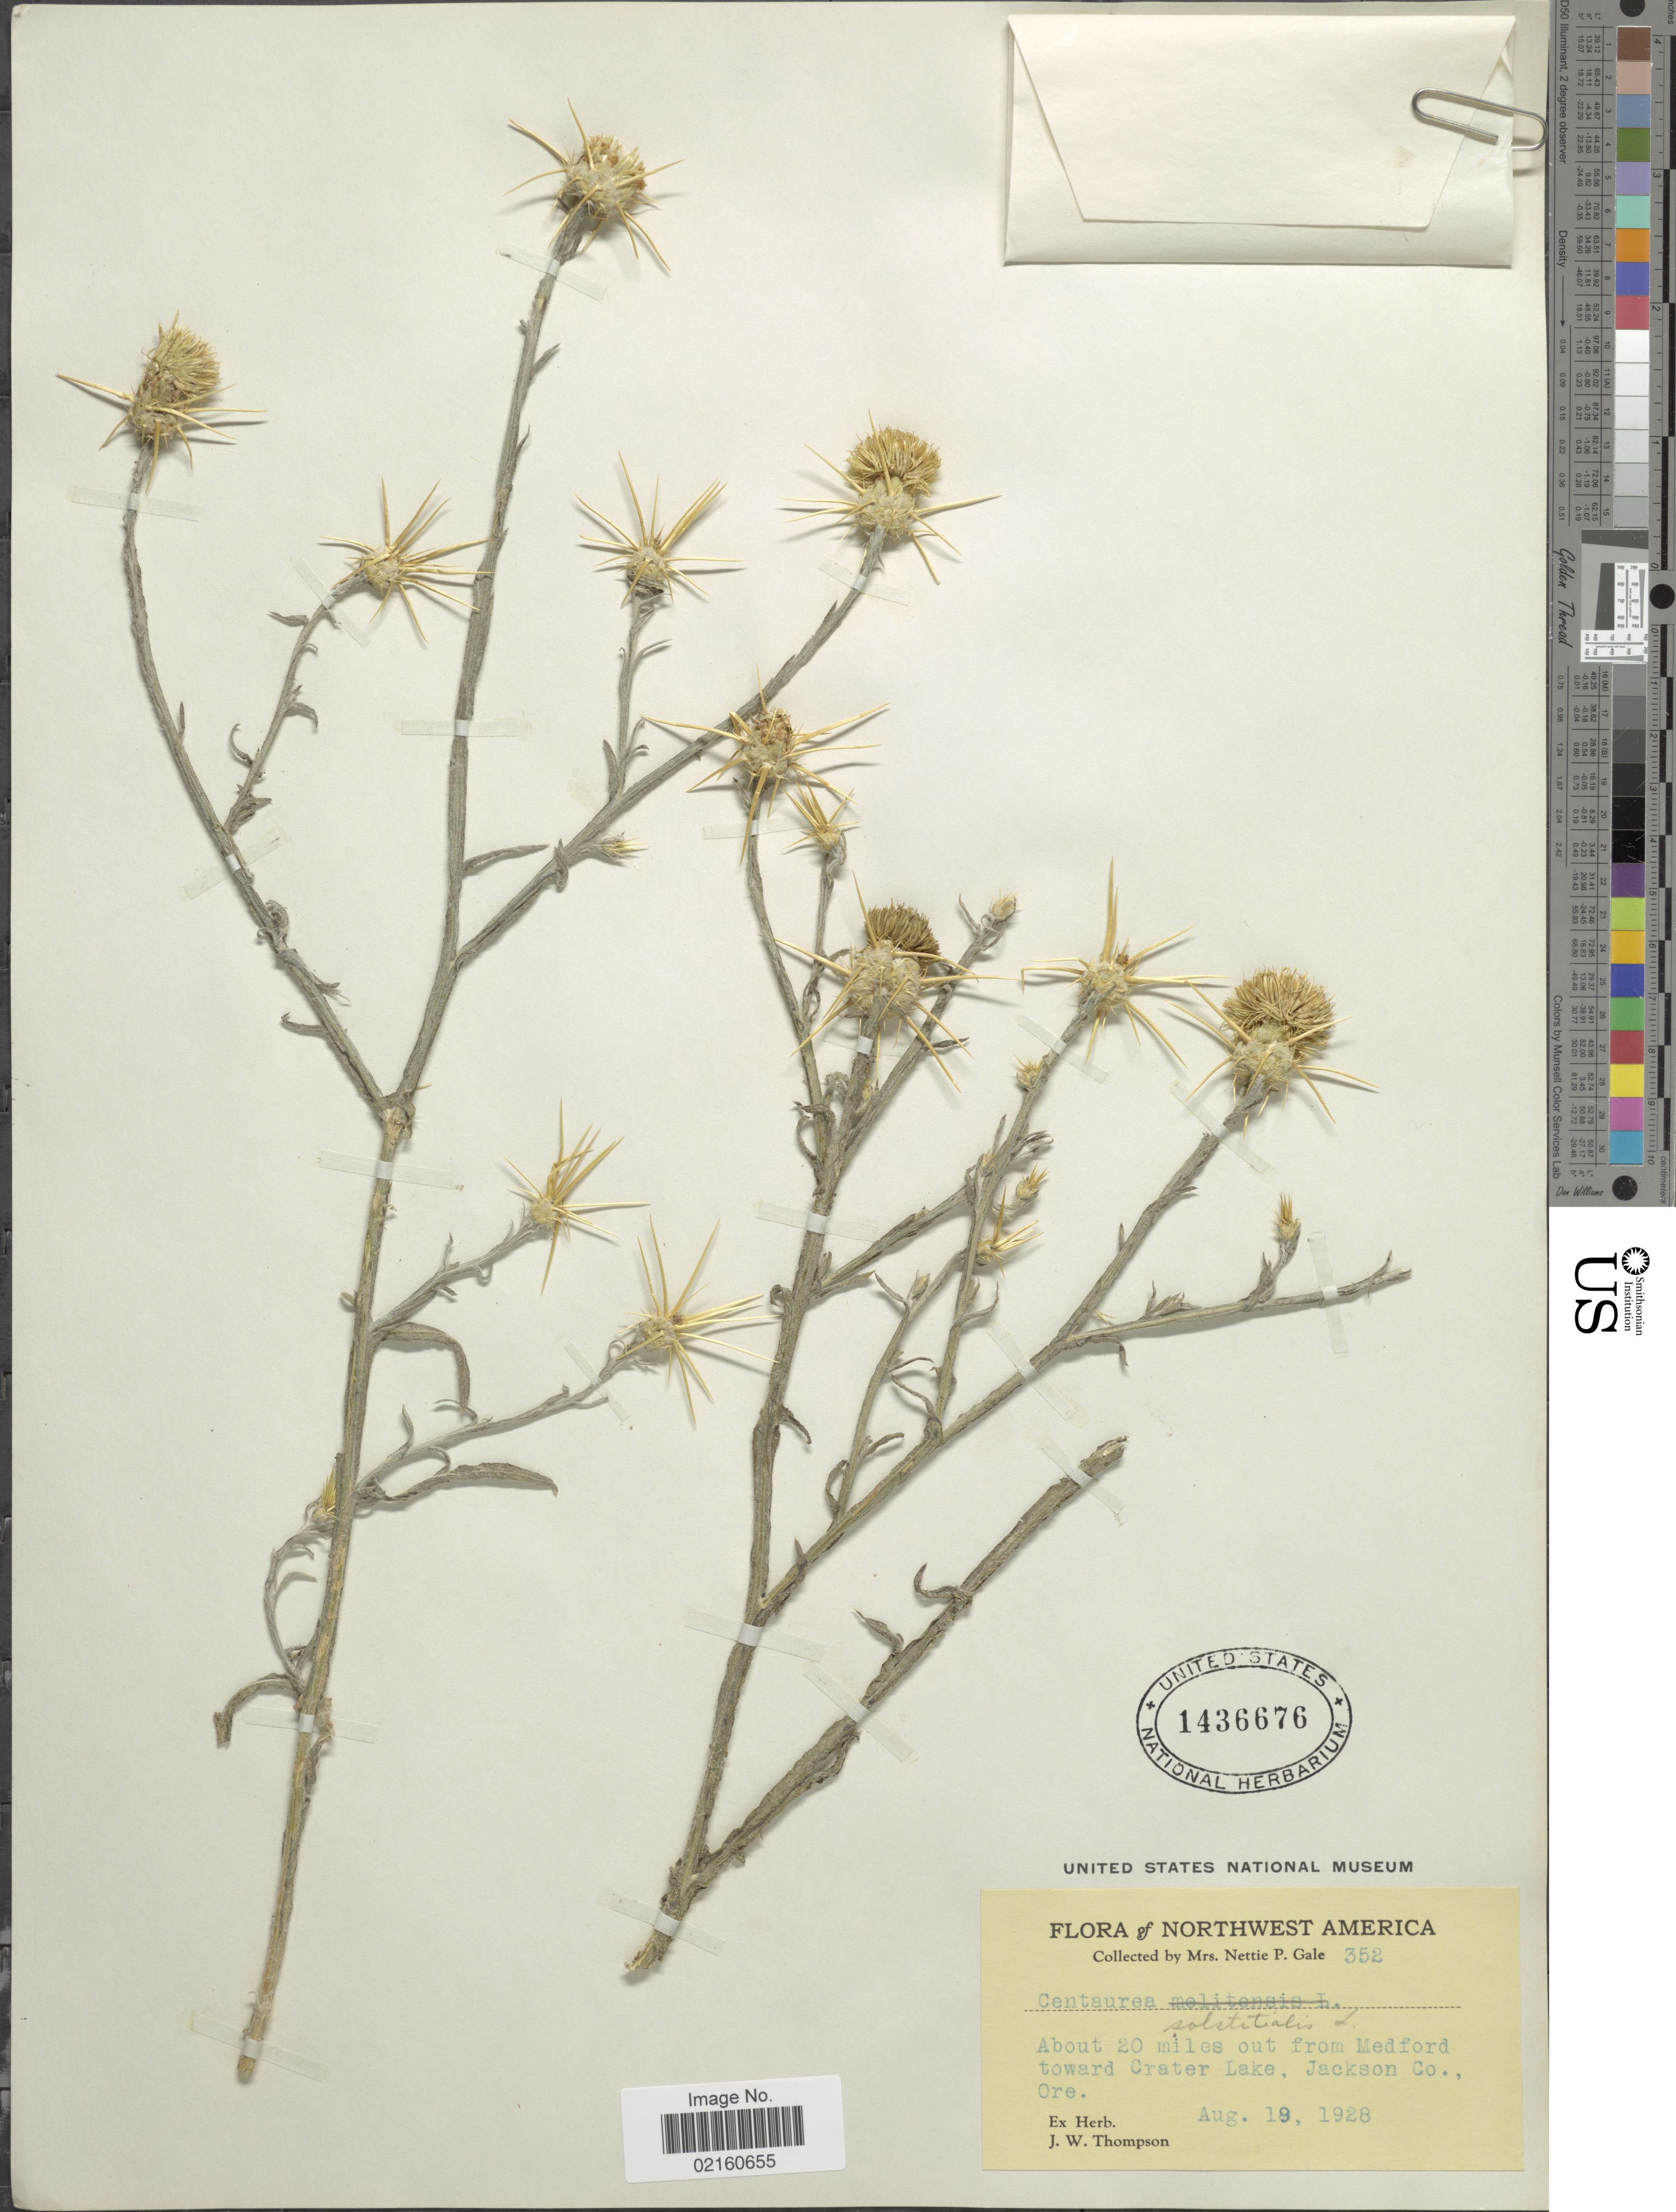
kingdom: Plantae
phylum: Tracheophyta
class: Magnoliopsida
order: Asterales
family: Asteraceae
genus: Centaurea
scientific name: Centaurea solstitialis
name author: L.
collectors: N. Gale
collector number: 352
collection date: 1928-08-19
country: United States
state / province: Oregon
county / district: Jackson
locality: Northwest America, about 20 miles out from Medford towards Crater Lake, Jackson Co., Ore.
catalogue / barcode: US 1436676